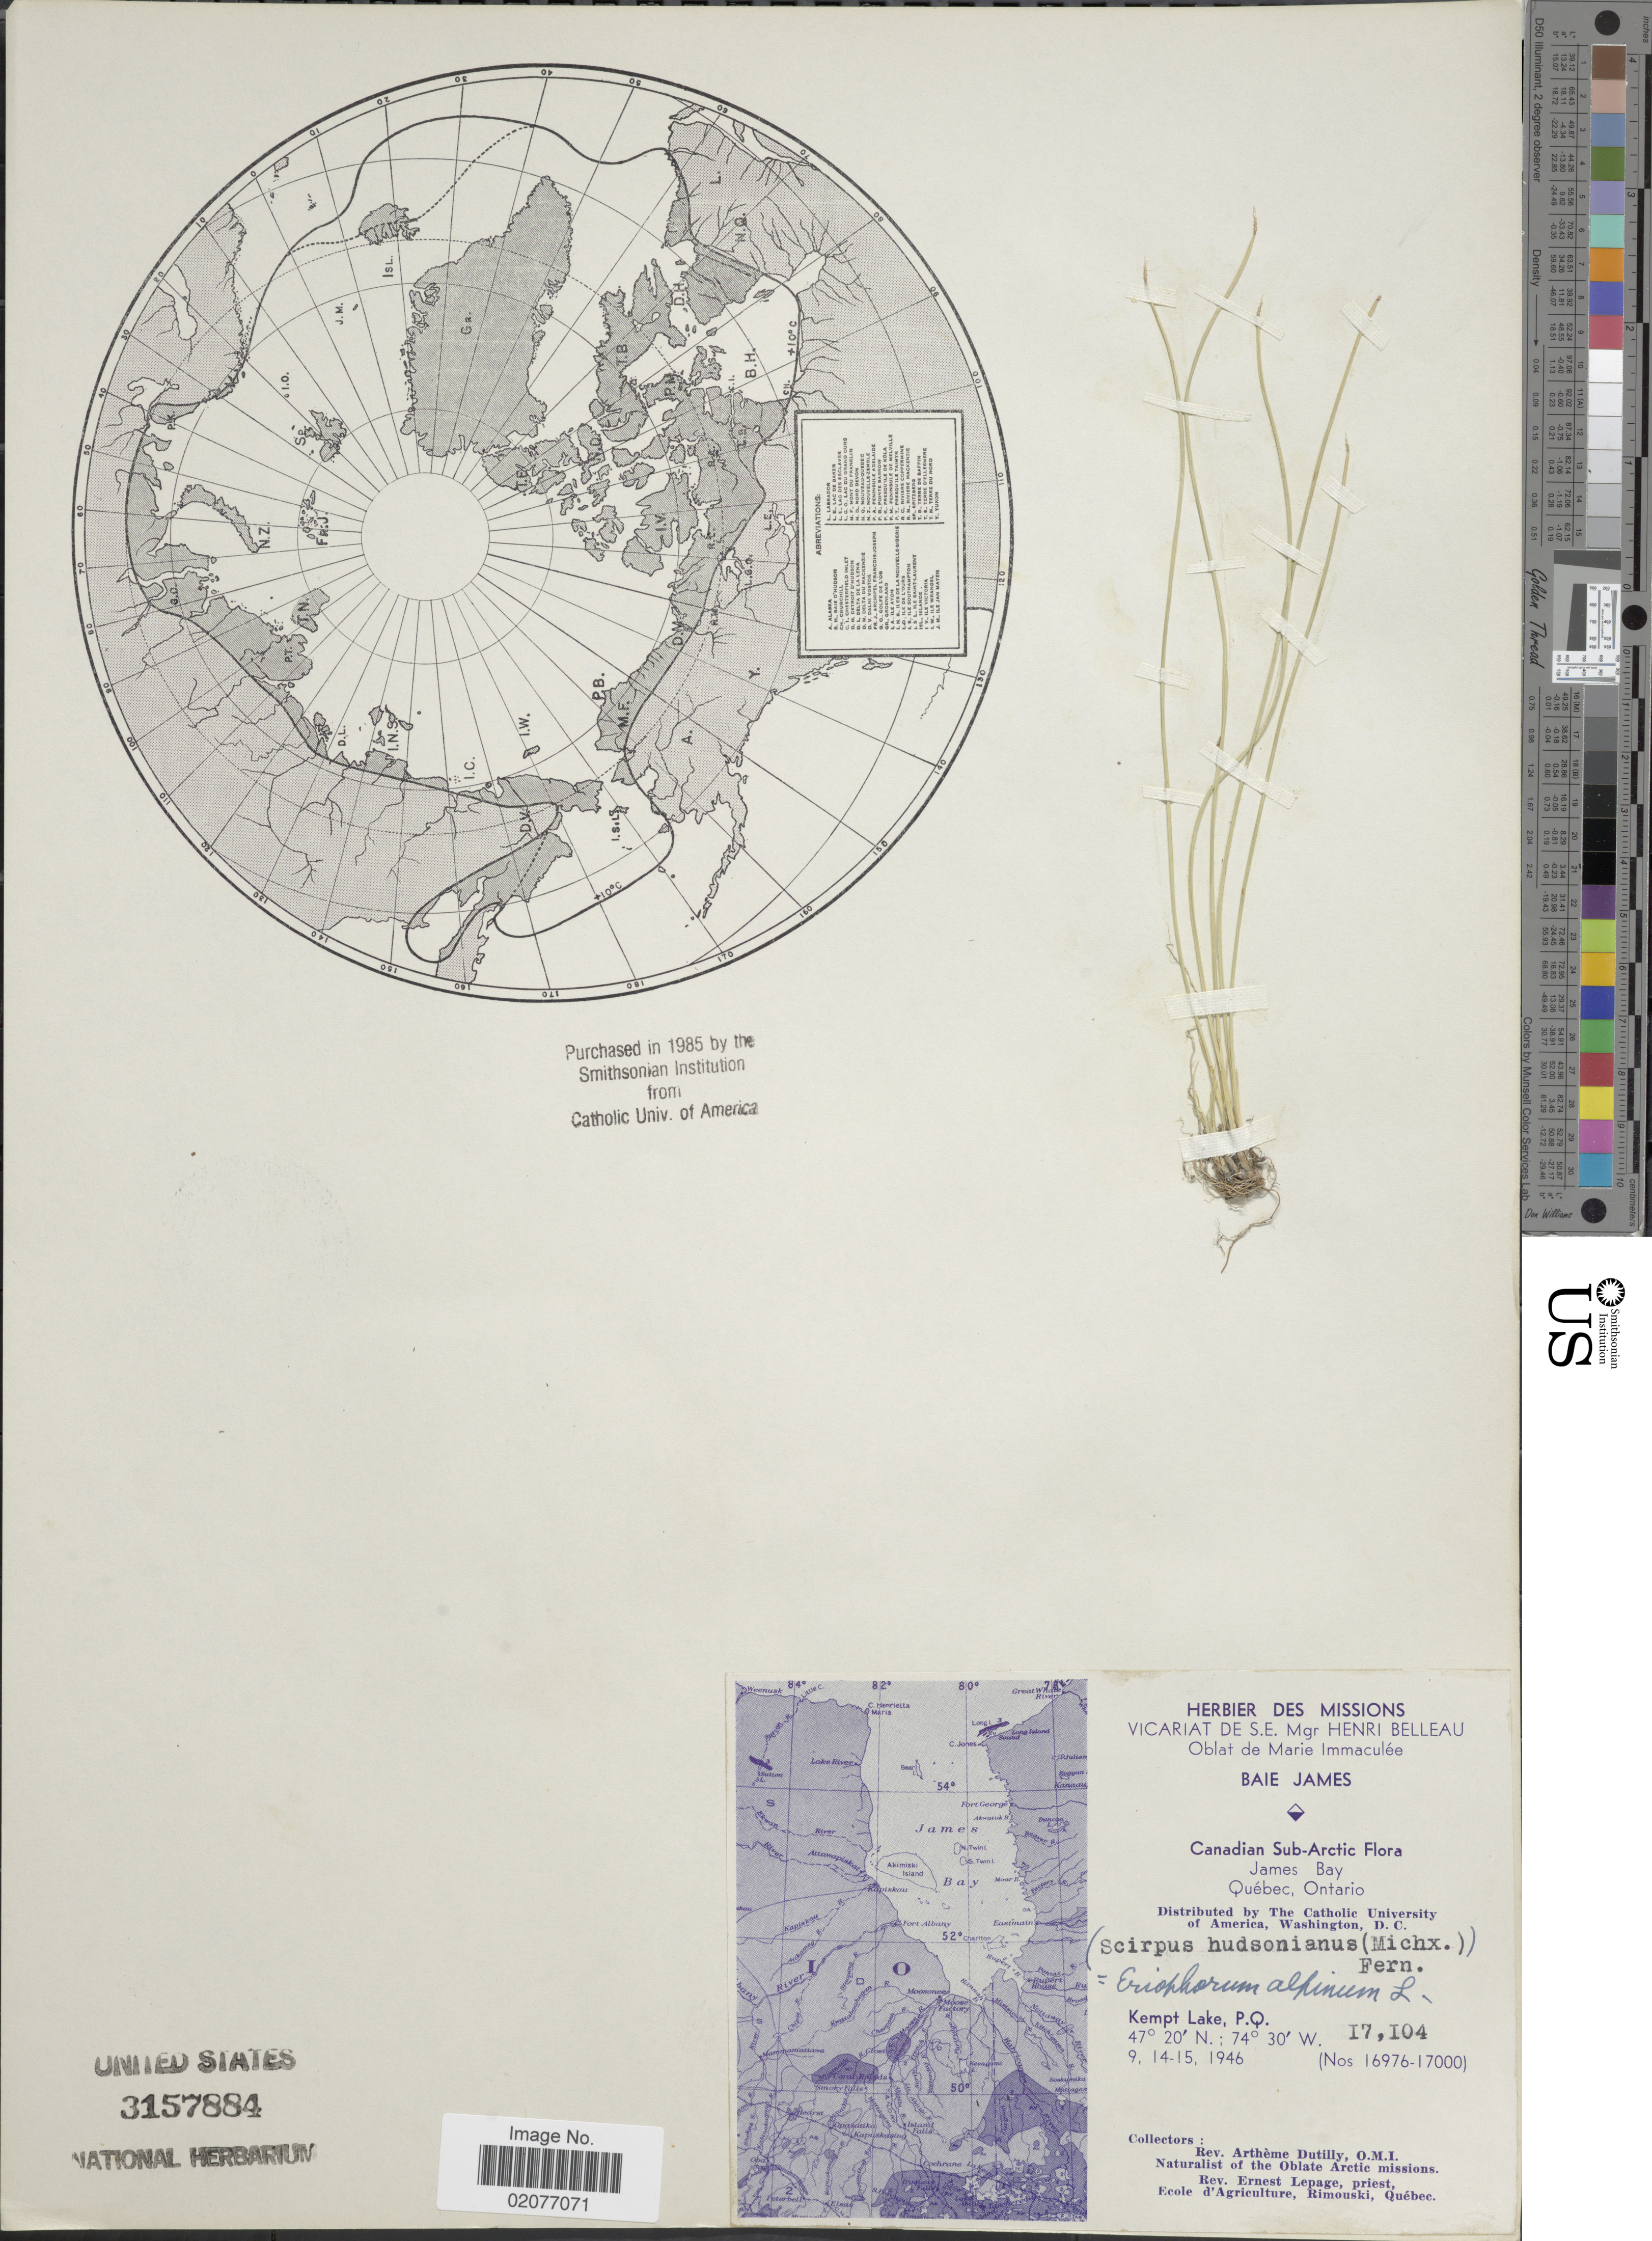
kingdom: Plantae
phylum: Tracheophyta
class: Liliopsida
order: Poales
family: Cyperaceae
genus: Trichophorum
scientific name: Trichophorum alpinum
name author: (L.) Pers.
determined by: Strong, Mark T., (BOT), Smithsonian Institution - National Museum of Natural History (UNITED STATES)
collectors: A. Dutilly & E. Lepage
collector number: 17104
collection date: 1946-09-14/1946-09-15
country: Canada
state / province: Quebec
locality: Canadian Sub-Arctic, James Bay, Québec, Ontario, Kempt Lake, P.Q.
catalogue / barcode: US 3157884